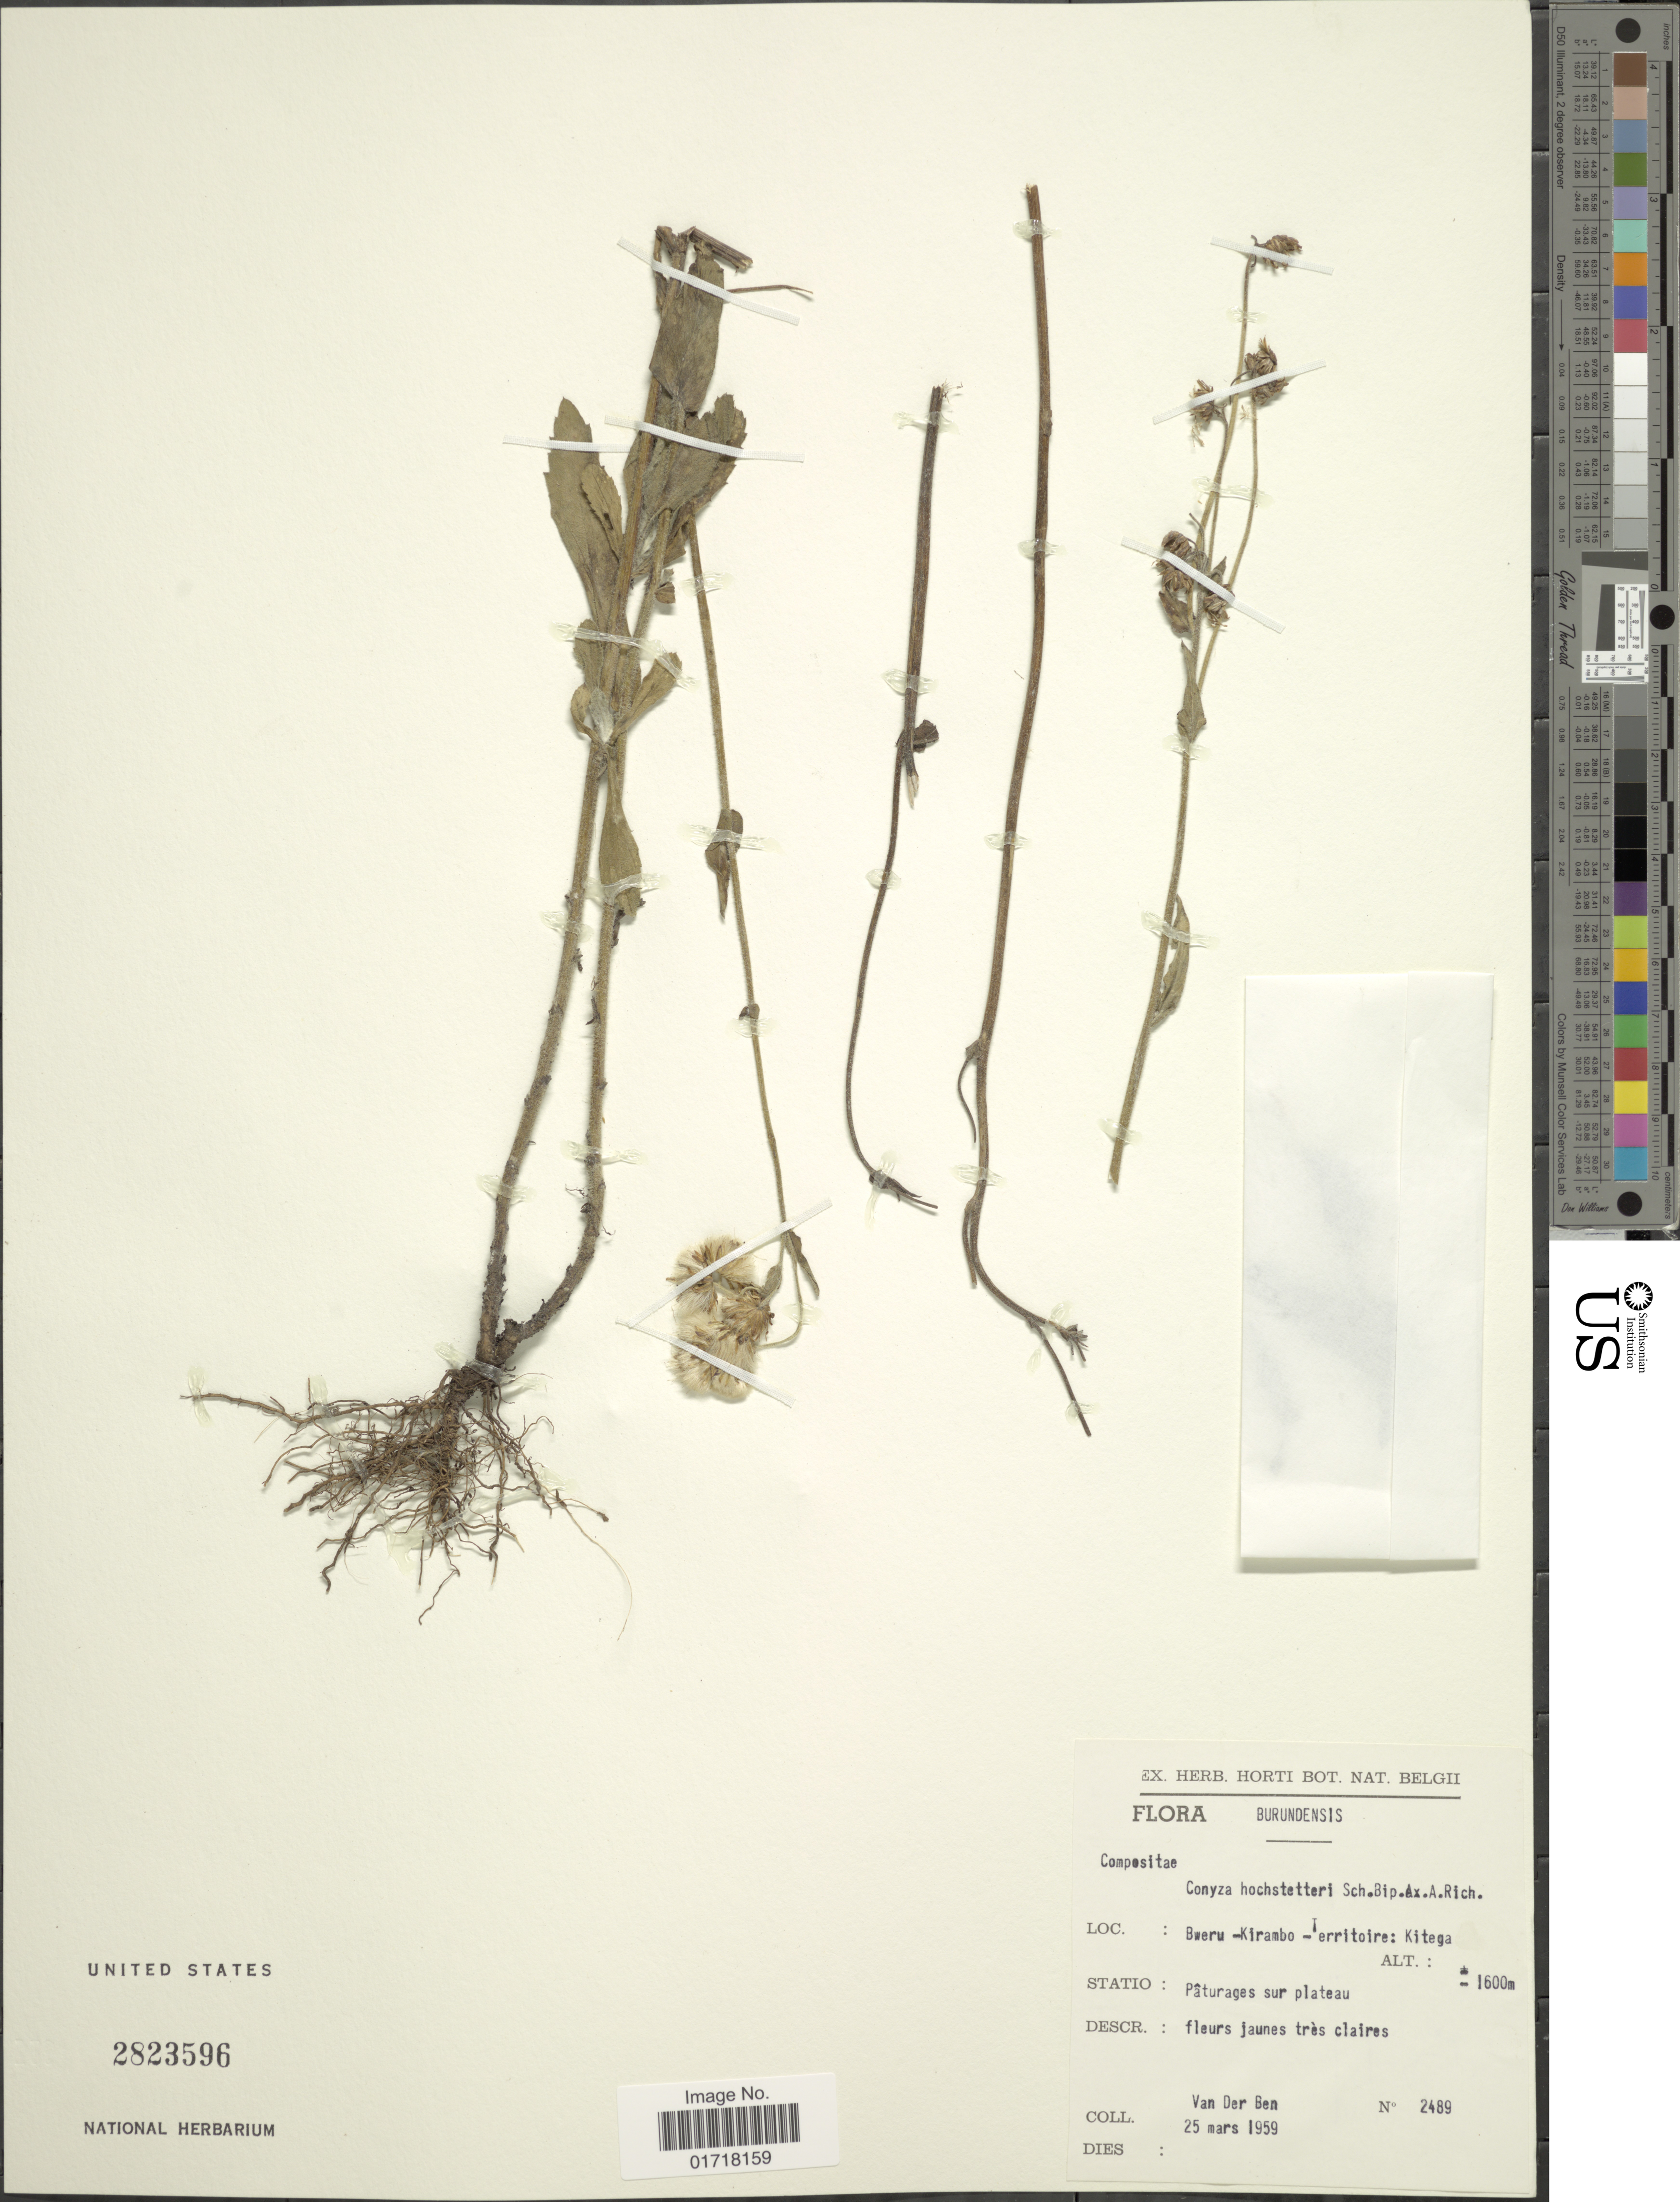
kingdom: Plantae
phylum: Tracheophyta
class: Magnoliopsida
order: Asterales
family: Asteraceae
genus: Conyza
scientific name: Conyza hochstetteri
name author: Sch. Bip. ex A. Rich.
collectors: D. Van Der Ben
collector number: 2489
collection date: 1959-03-25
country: Burundi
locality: Burundensis, Bweru-Kirambo, Terrotoire: Kitega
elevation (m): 1600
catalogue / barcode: US 2823596